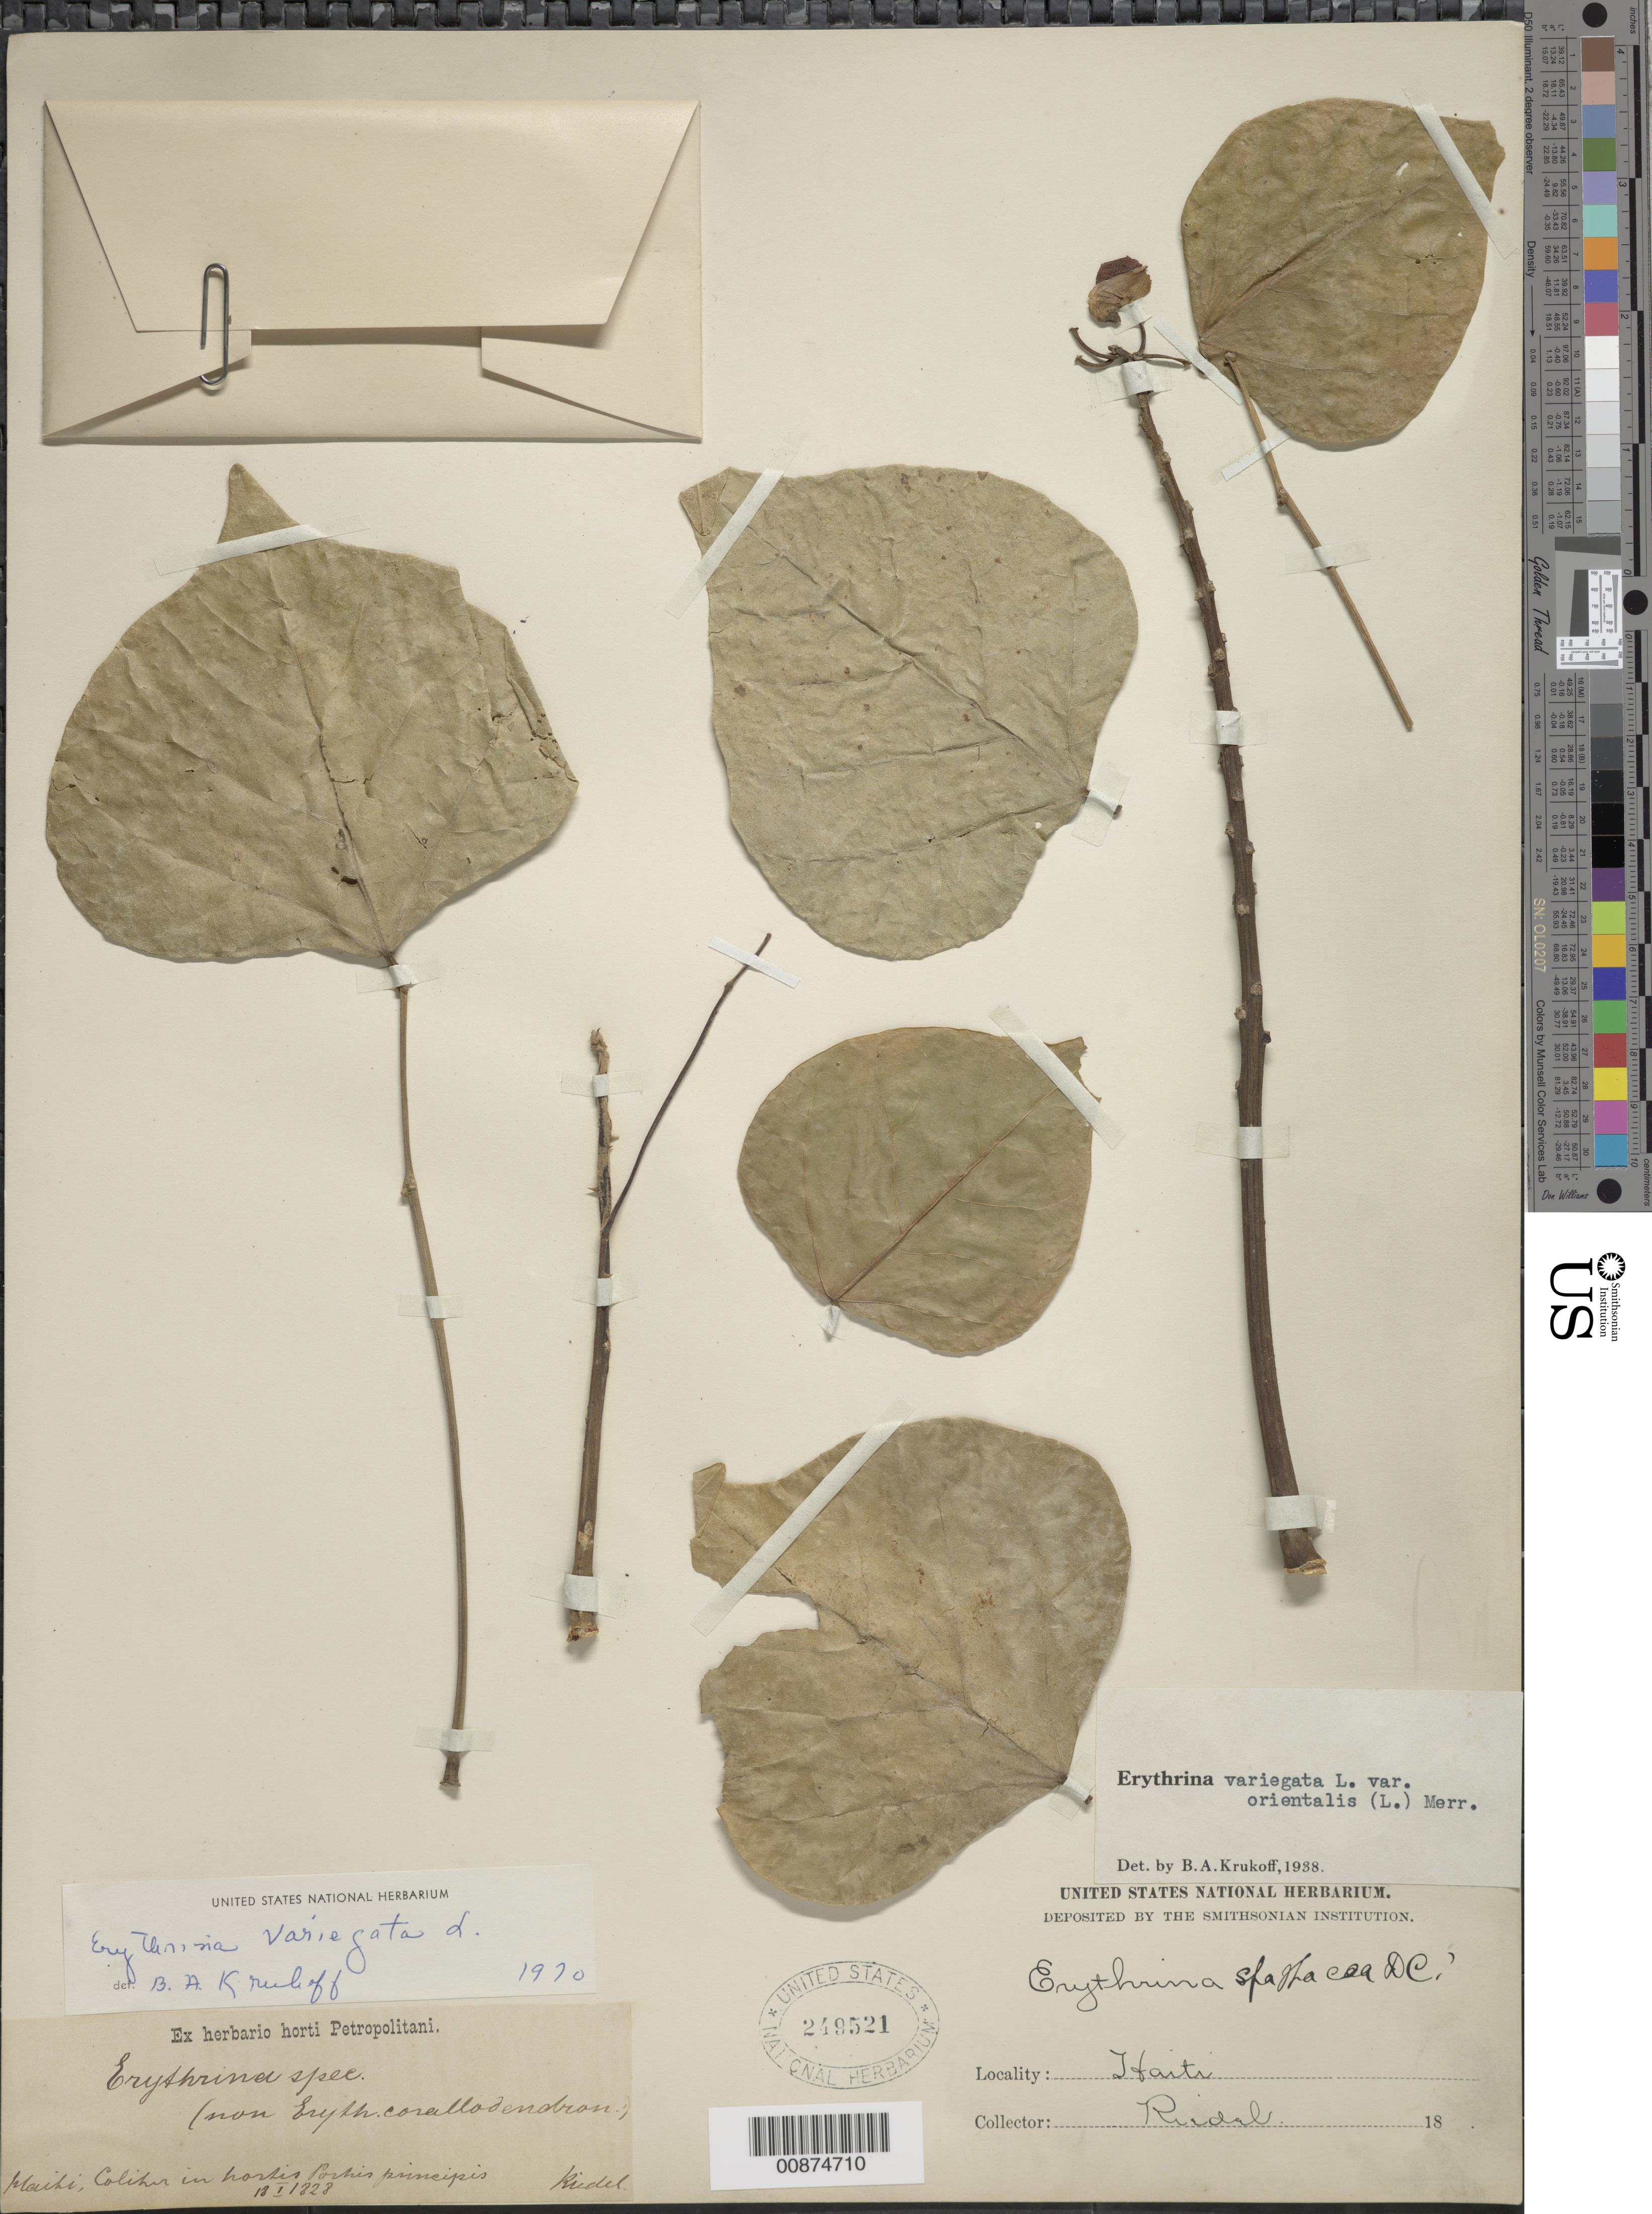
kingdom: Plantae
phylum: Tracheophyta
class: Magnoliopsida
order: Fabales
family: Fabaceae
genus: Erythrina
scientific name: Erythrina variegata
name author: L.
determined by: Krukoff, B. A.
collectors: Riedel, --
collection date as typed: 18 Jan 1828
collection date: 1828-01-18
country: Haiti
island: Hispaniola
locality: Portris principis.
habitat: "Coliher" in hortis.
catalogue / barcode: US 249521